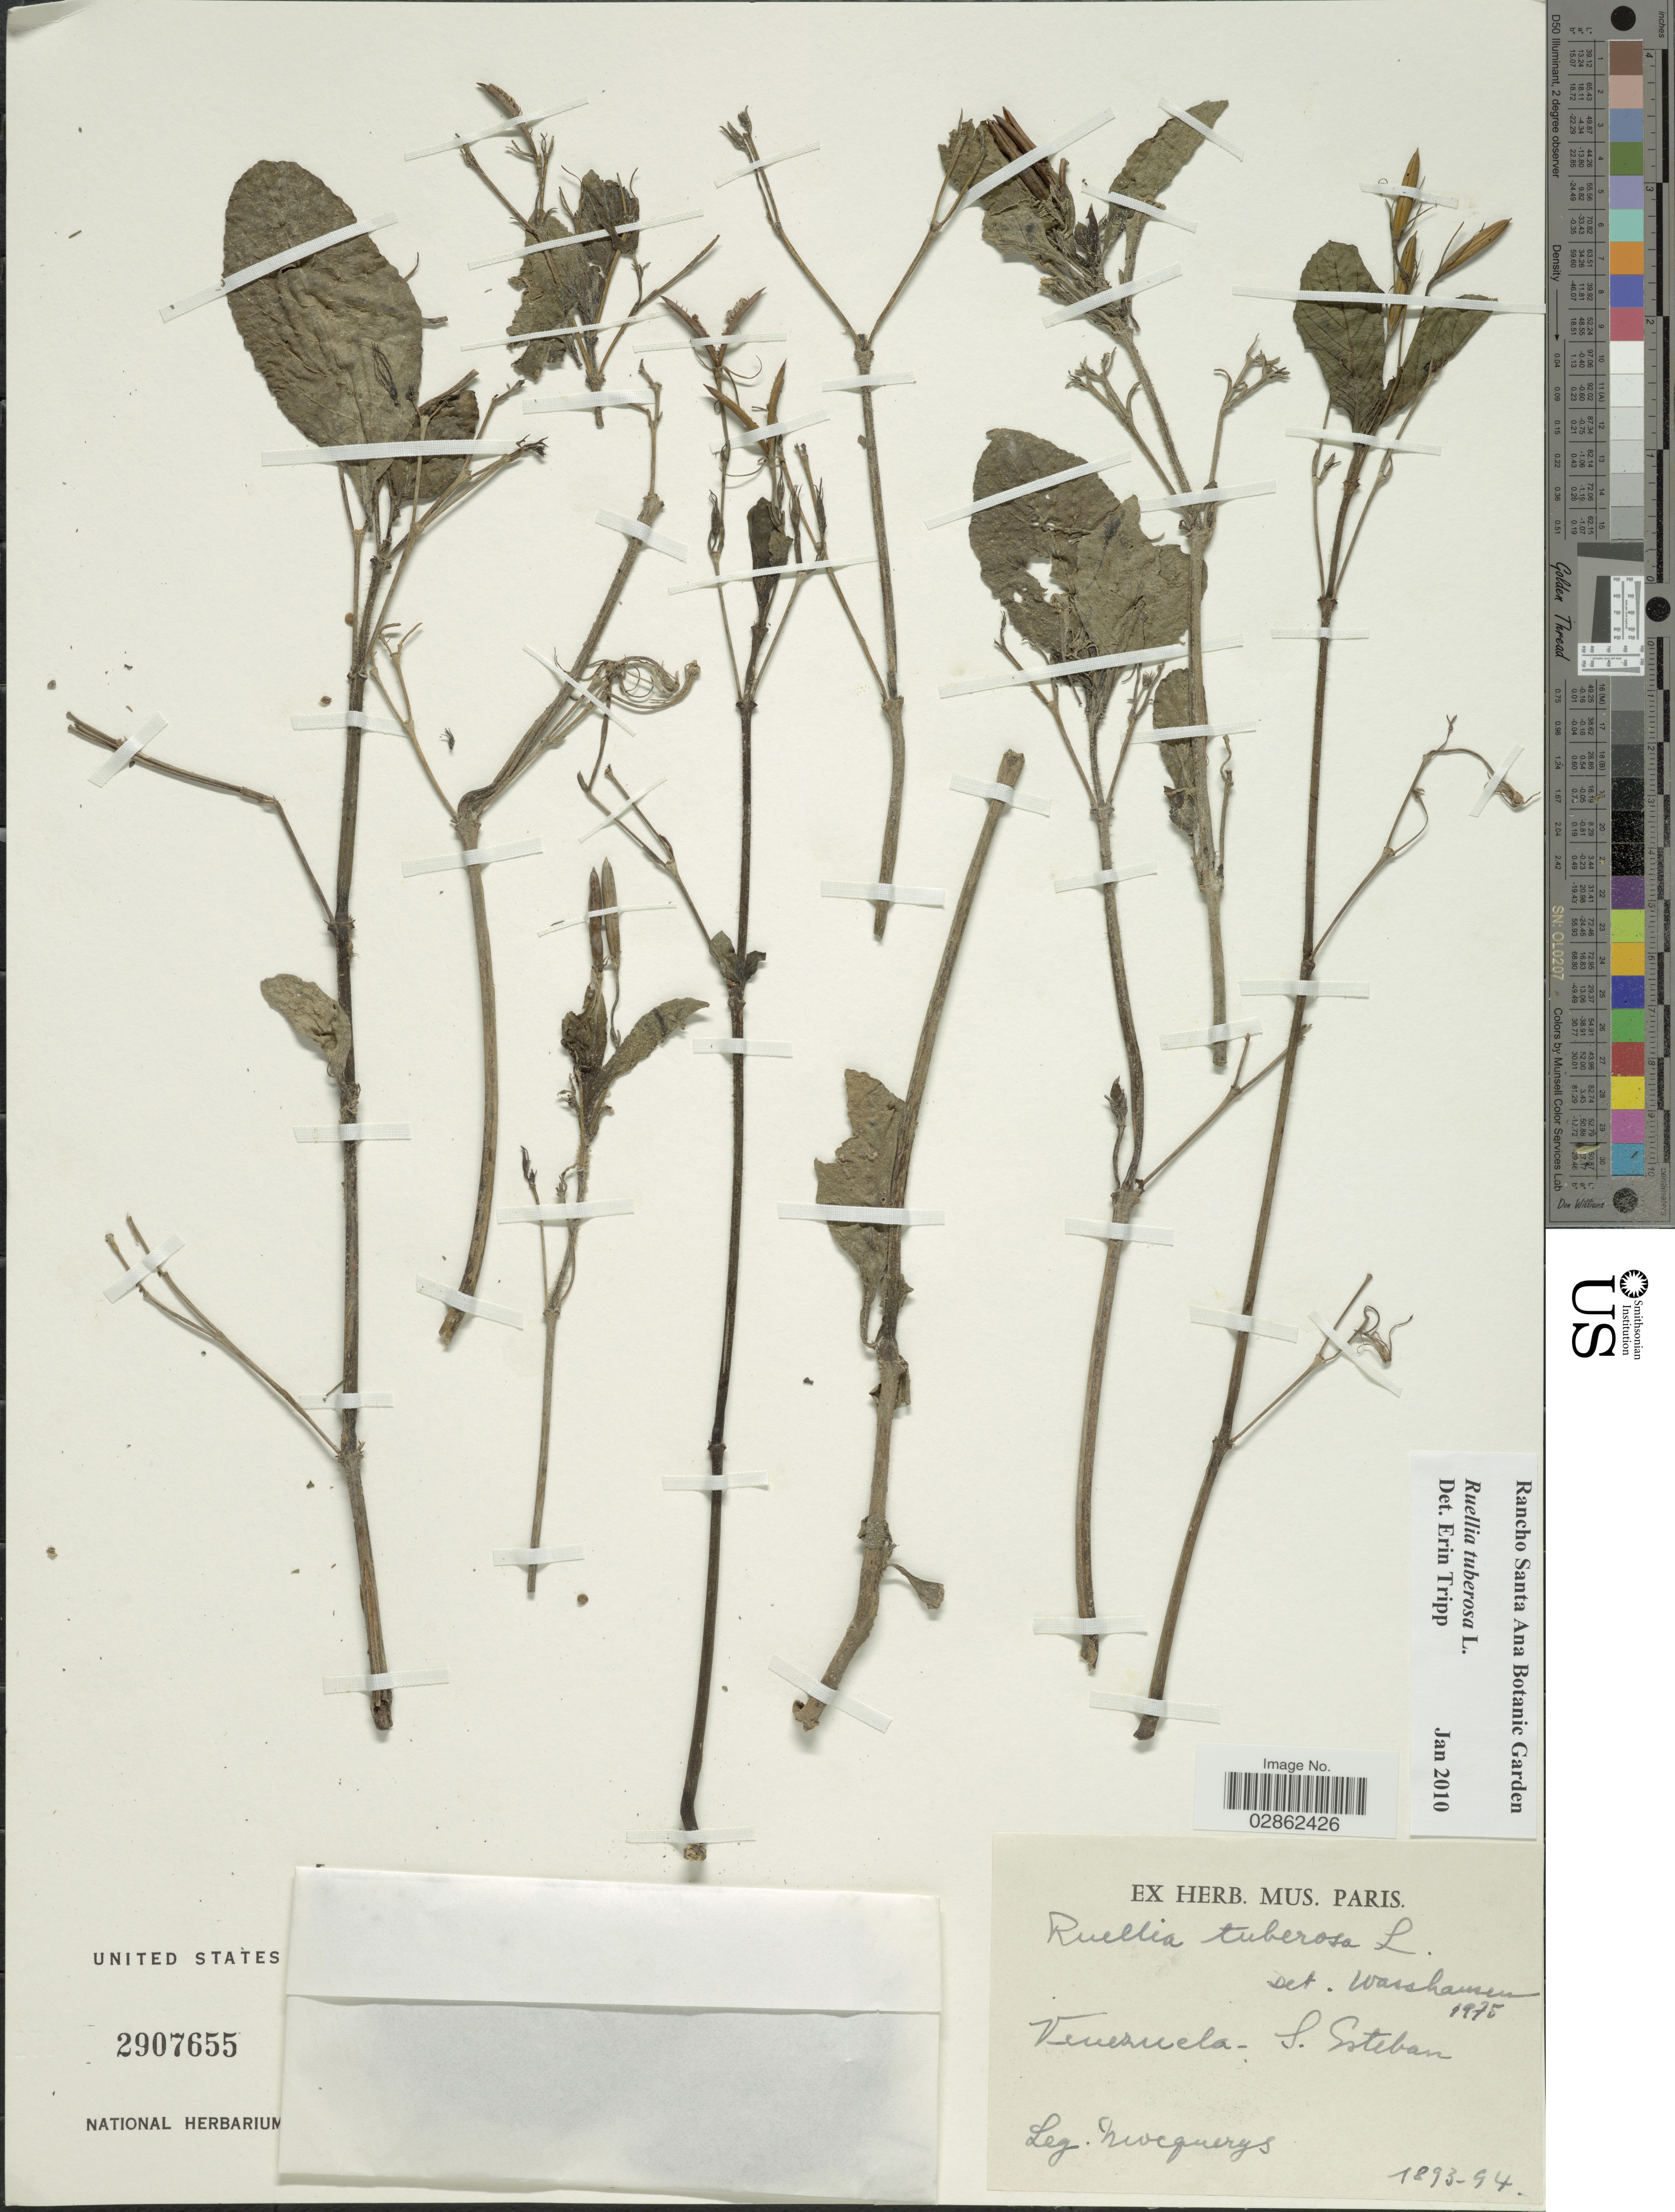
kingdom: Plantae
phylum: Tracheophyta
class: Magnoliopsida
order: Lamiales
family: Acanthaceae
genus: Ruellia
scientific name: Ruellia tuberosa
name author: L.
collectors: A. Mocquerys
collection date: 1893/1894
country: Venezuela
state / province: Carabobo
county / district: Puerto Cabello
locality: San Esteban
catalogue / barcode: US 2907655